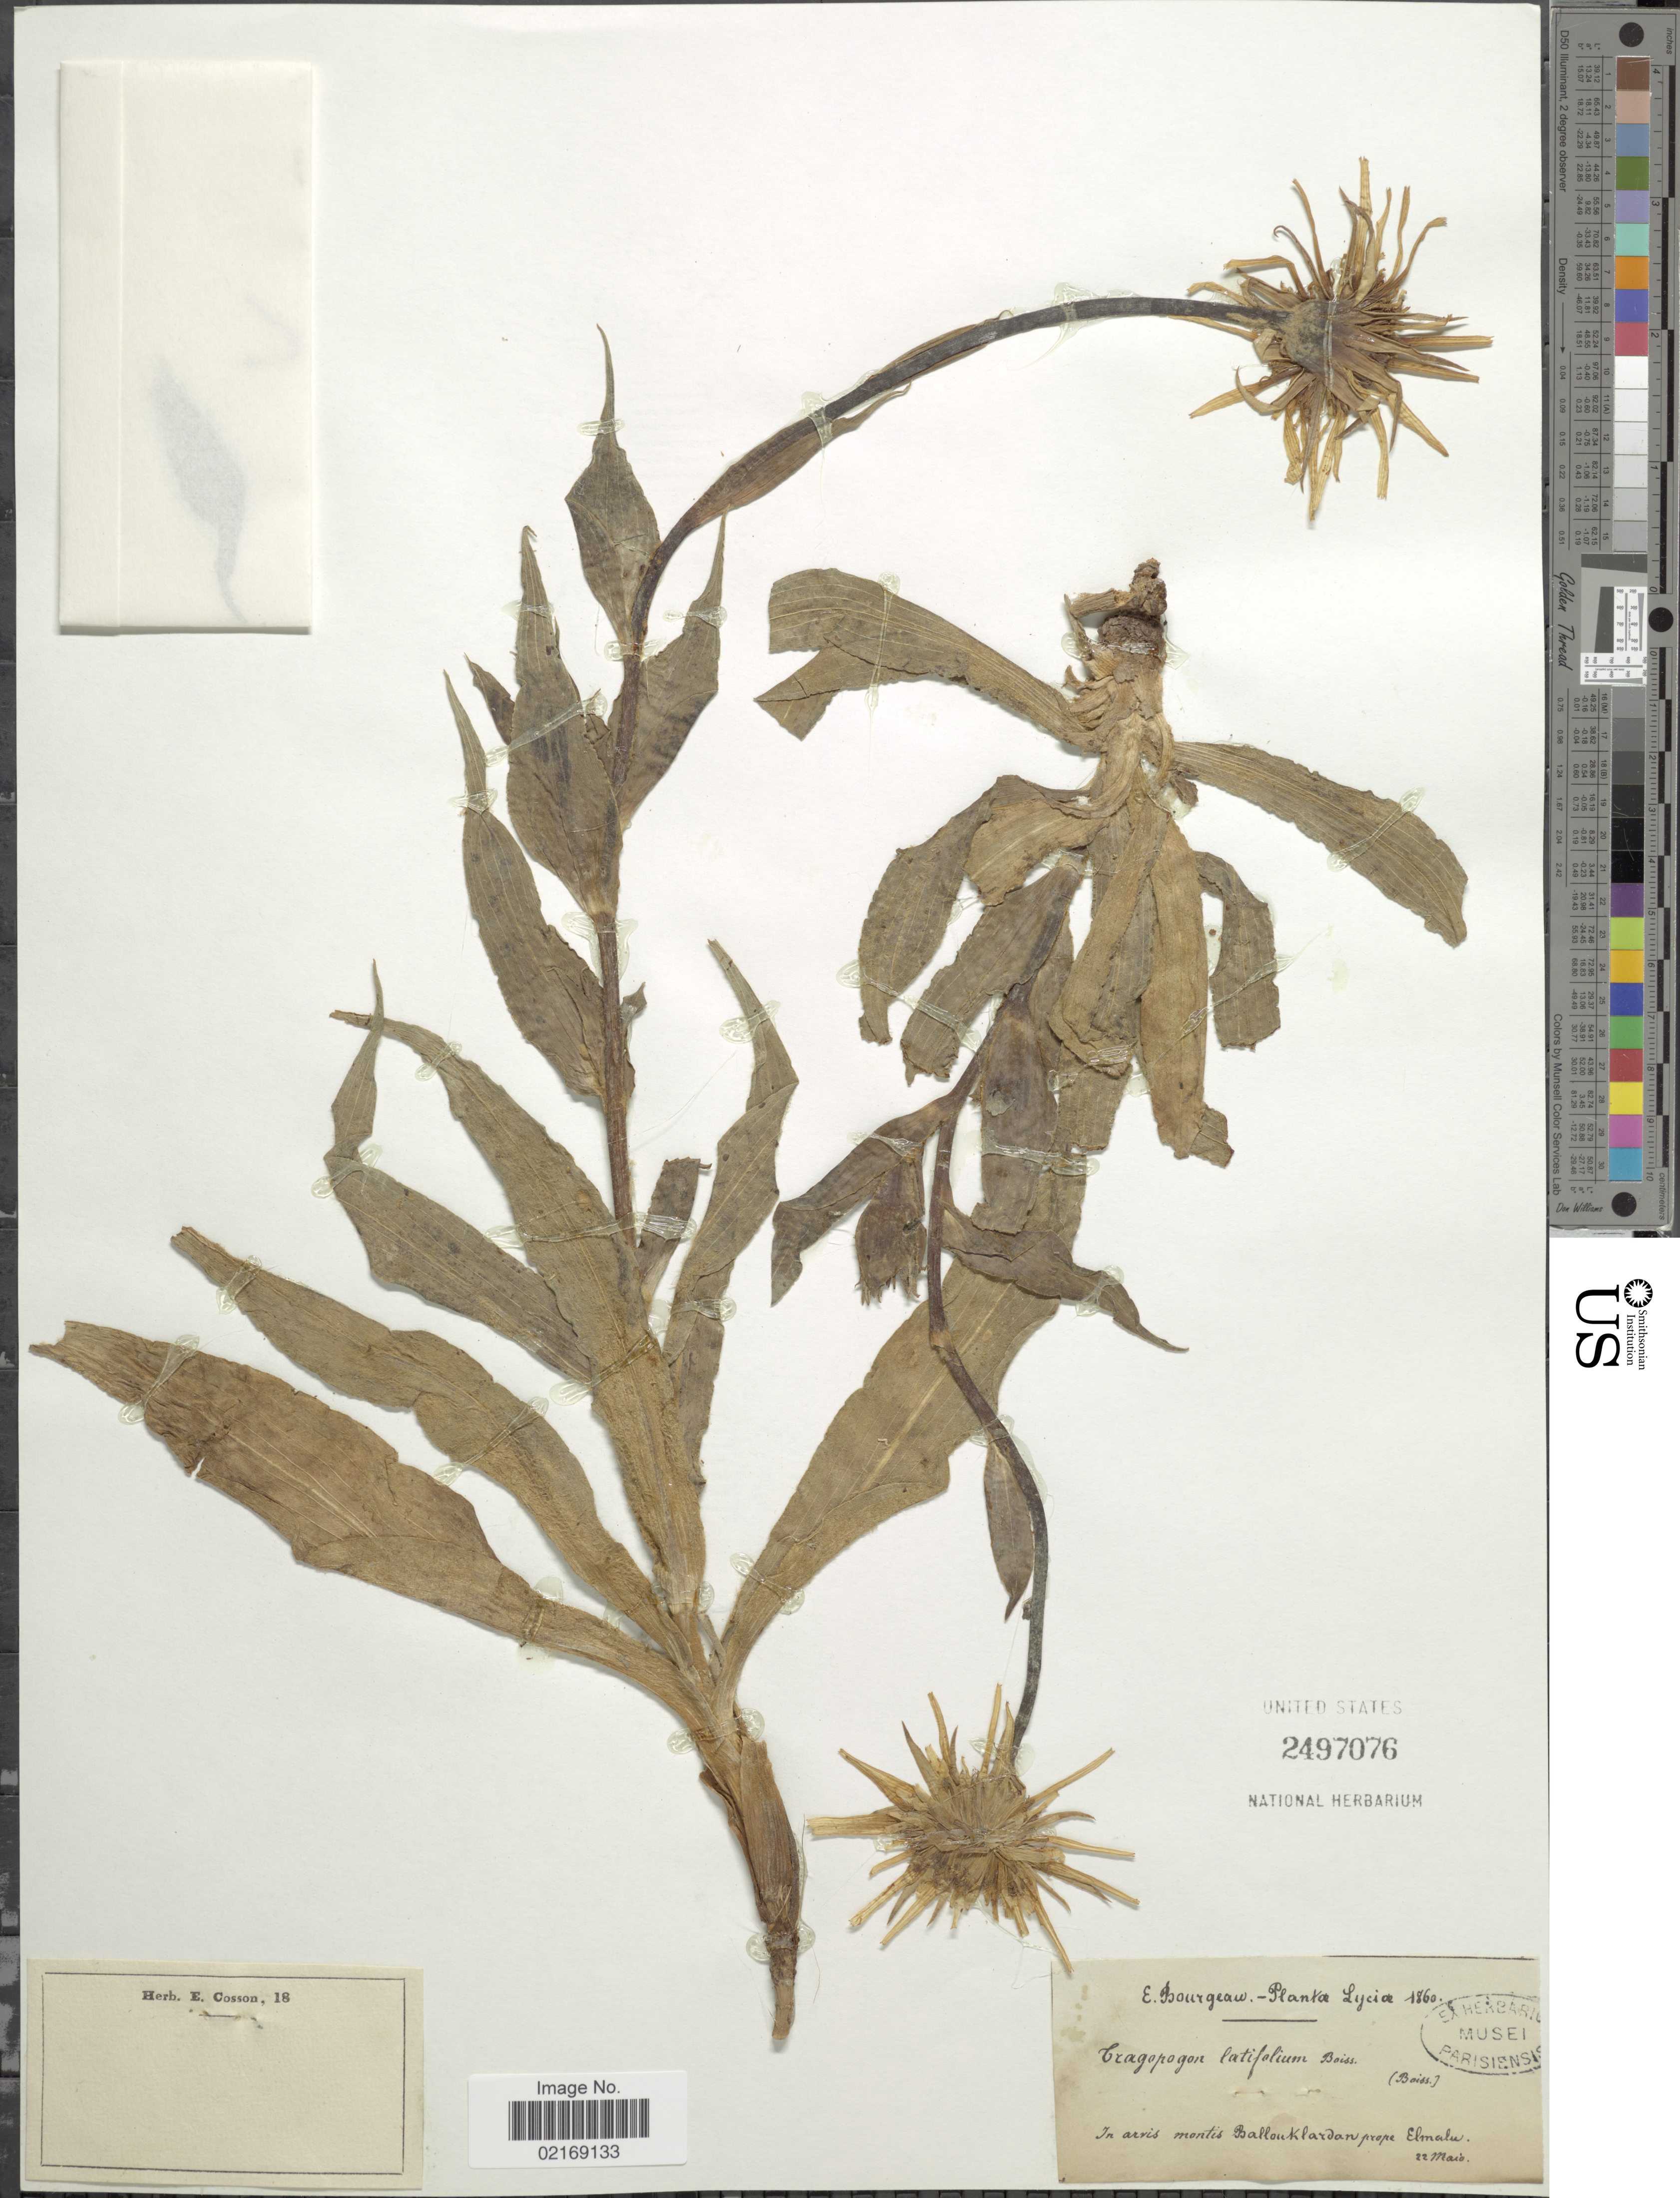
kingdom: Plantae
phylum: Tracheophyta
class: Magnoliopsida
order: Asterales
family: Asteraceae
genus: Tragopogon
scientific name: Tragopogon latifolius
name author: Boiss.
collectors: E. Bourgeau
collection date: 1860-05-22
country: Turkey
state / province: Antalya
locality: Lyciae. In arvis montis Ballou Klardan prope Elmalu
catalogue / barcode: US 2497076